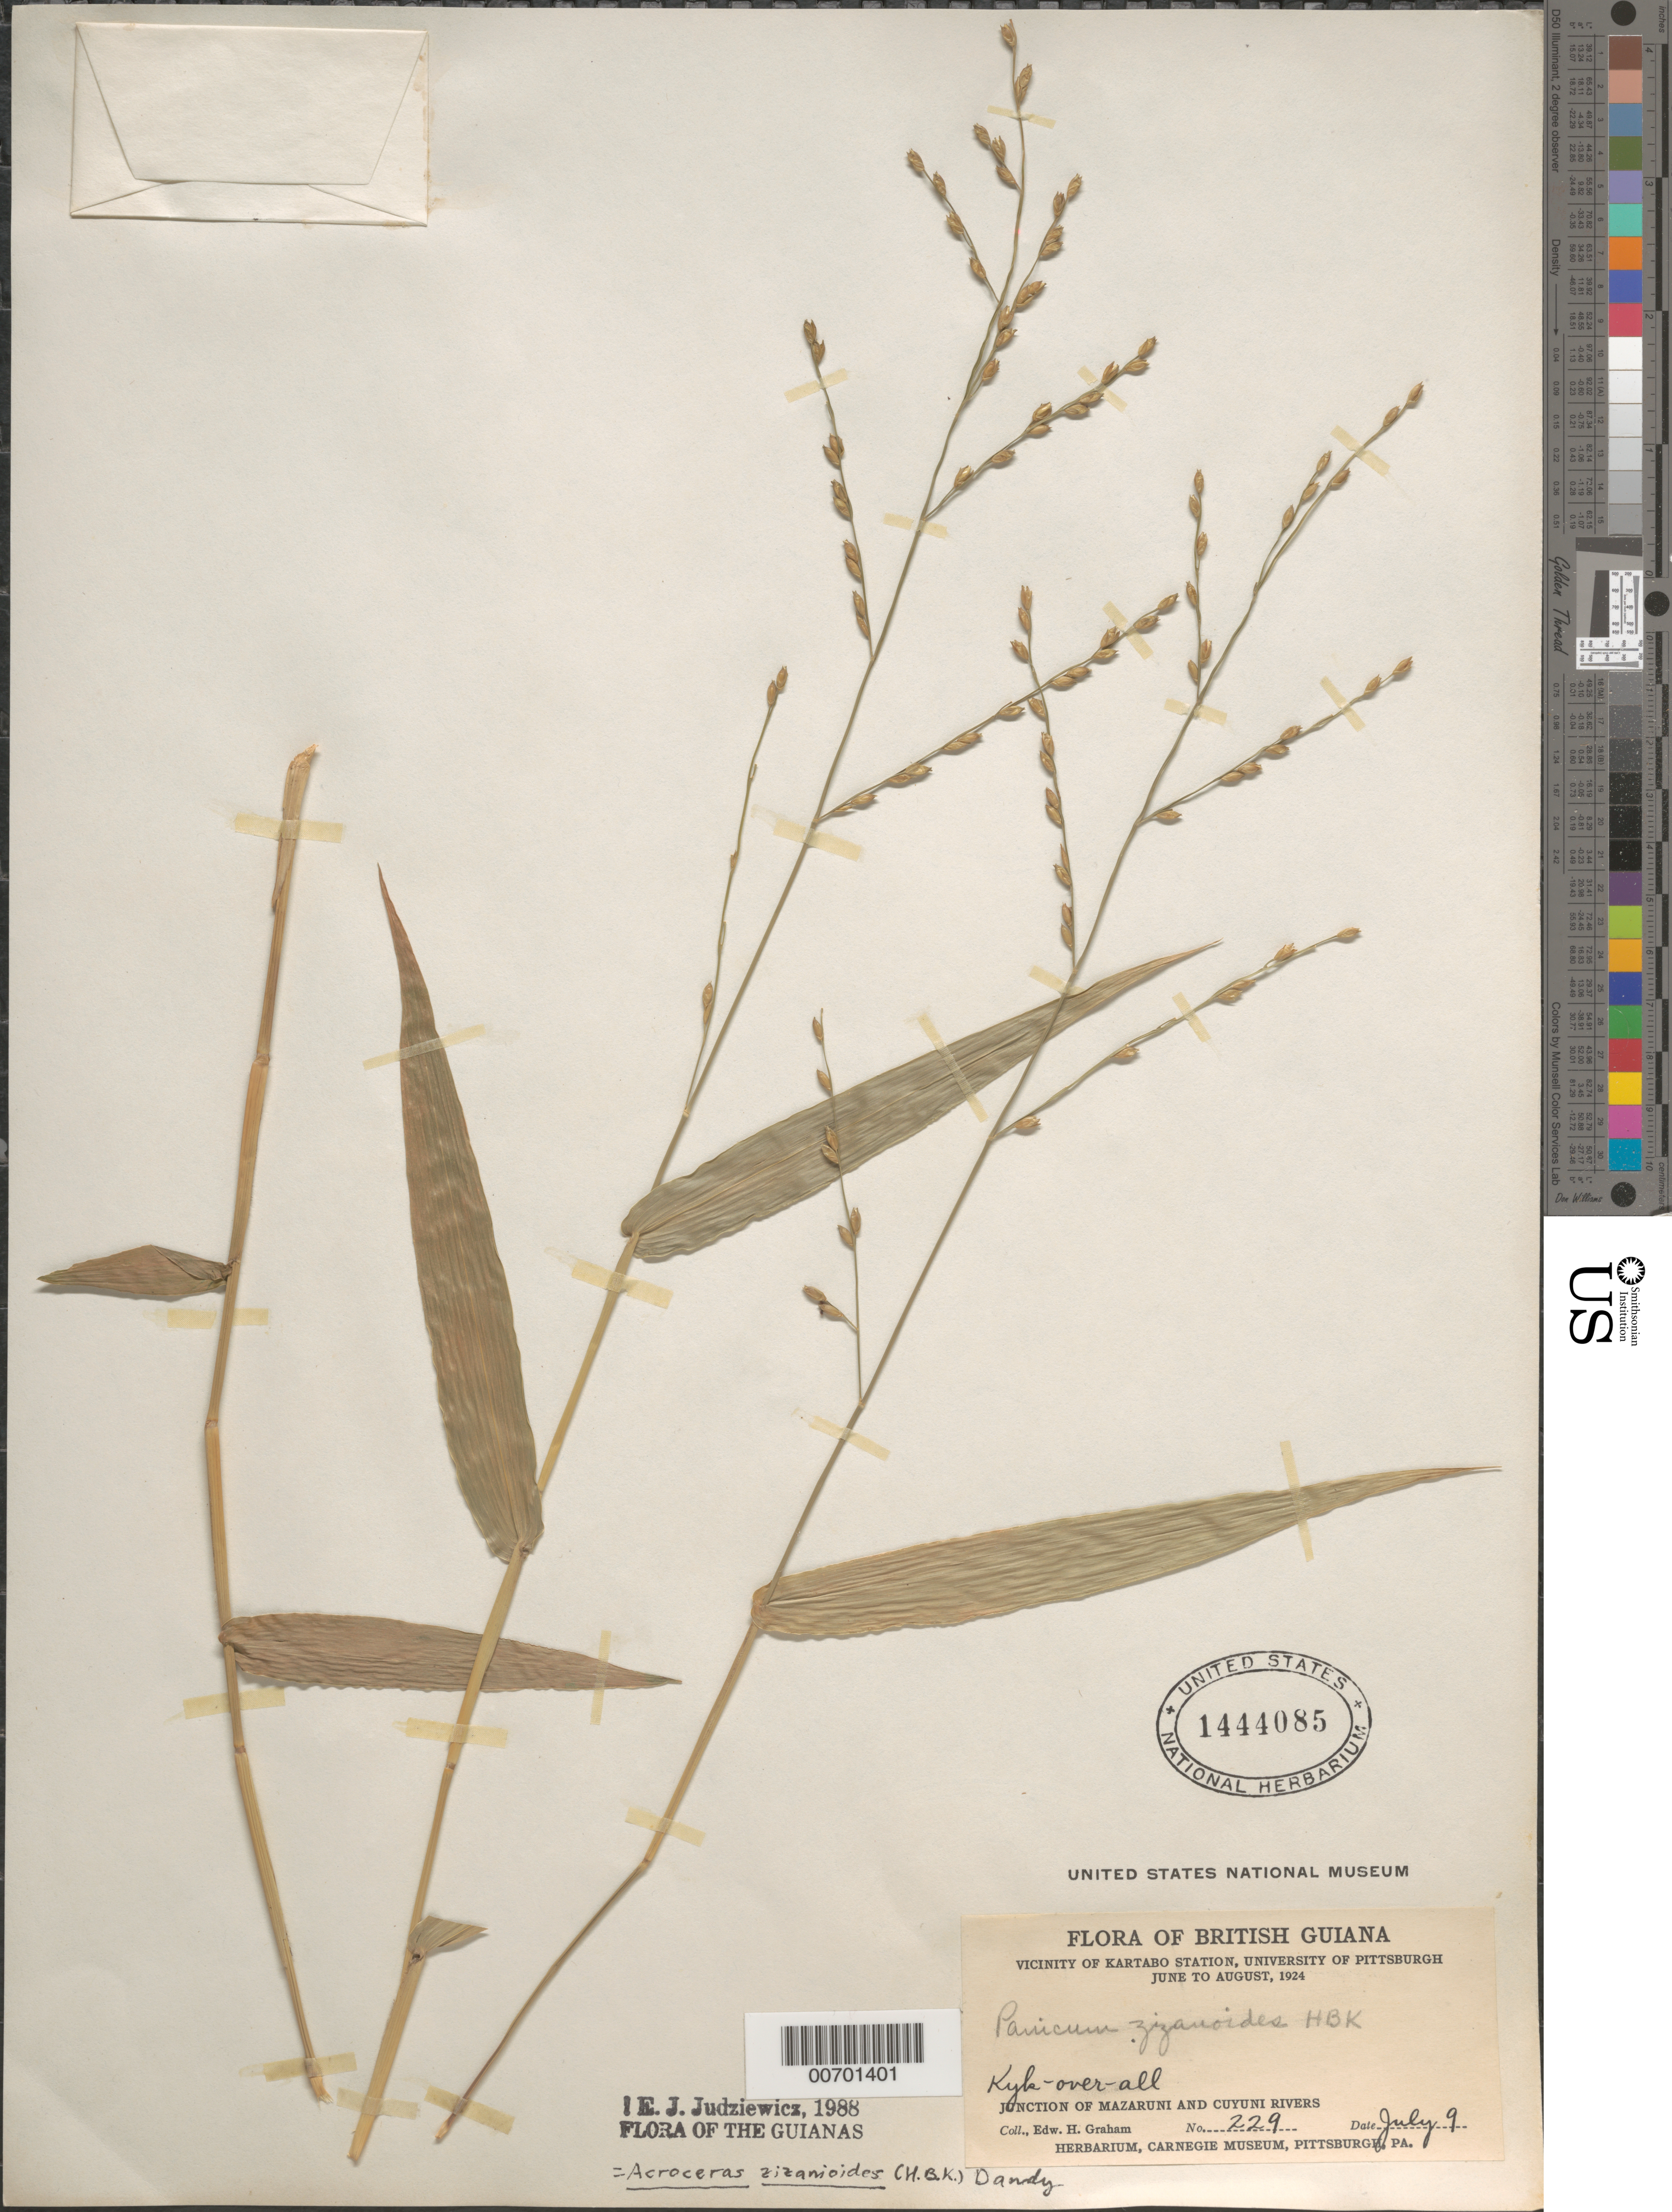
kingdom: Plantae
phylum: Tracheophyta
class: Liliopsida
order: Poales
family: Poaceae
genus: Acroceras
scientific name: Acroceras zizanioides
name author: (Kunth) Dandy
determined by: Judziewicz, E. J.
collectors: E. H. Graham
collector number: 229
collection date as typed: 9-Jul-24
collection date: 1924-07-09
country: Guyana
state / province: Cuyuni-Mazaruni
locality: Kyk over al, Kartabo Station, vic., junction of Mazaruni & Cuyuni rivers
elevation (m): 100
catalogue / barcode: US 1444085